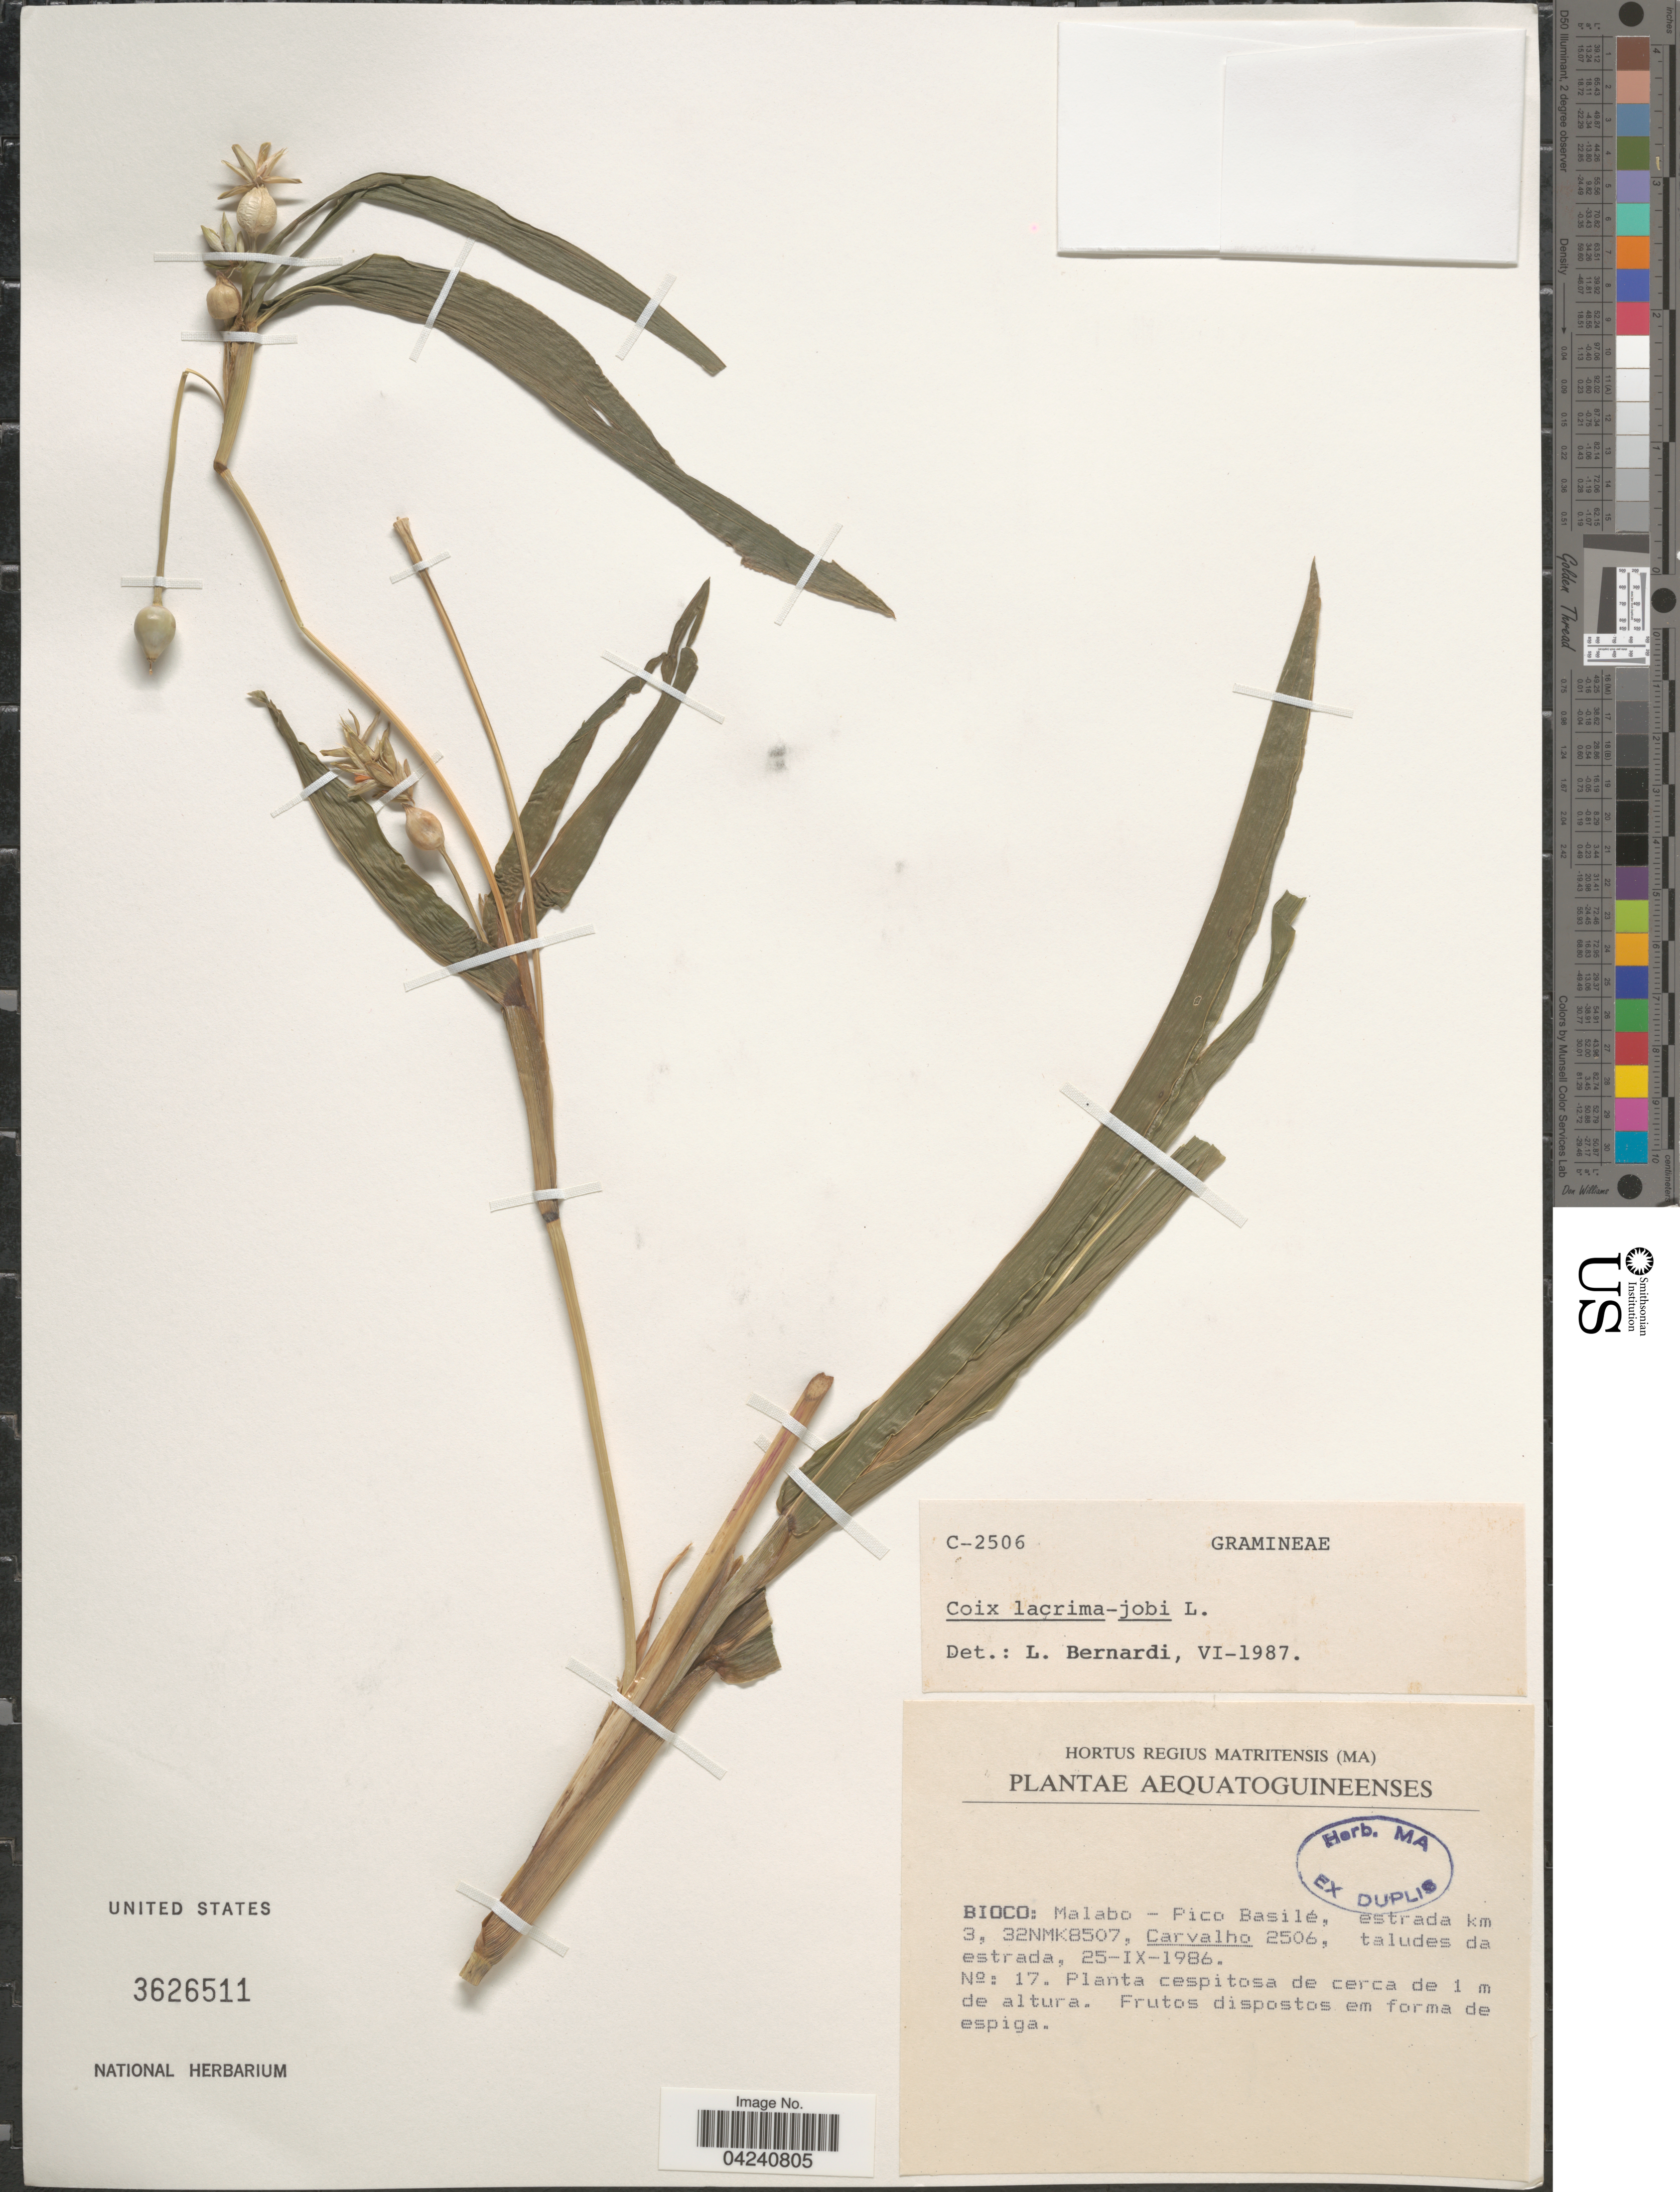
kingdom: Plantae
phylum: Tracheophyta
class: Liliopsida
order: Poales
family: Poaceae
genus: Coix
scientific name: Coix lacryma-jobi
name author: L.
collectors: Carvalho, --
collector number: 2506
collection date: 1986-09-25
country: Equatorial Guinea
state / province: Bioko Norte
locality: Bioco: Malabo - Pico Basilé, estrada km 3, 32NMK8507.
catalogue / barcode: US 3626511